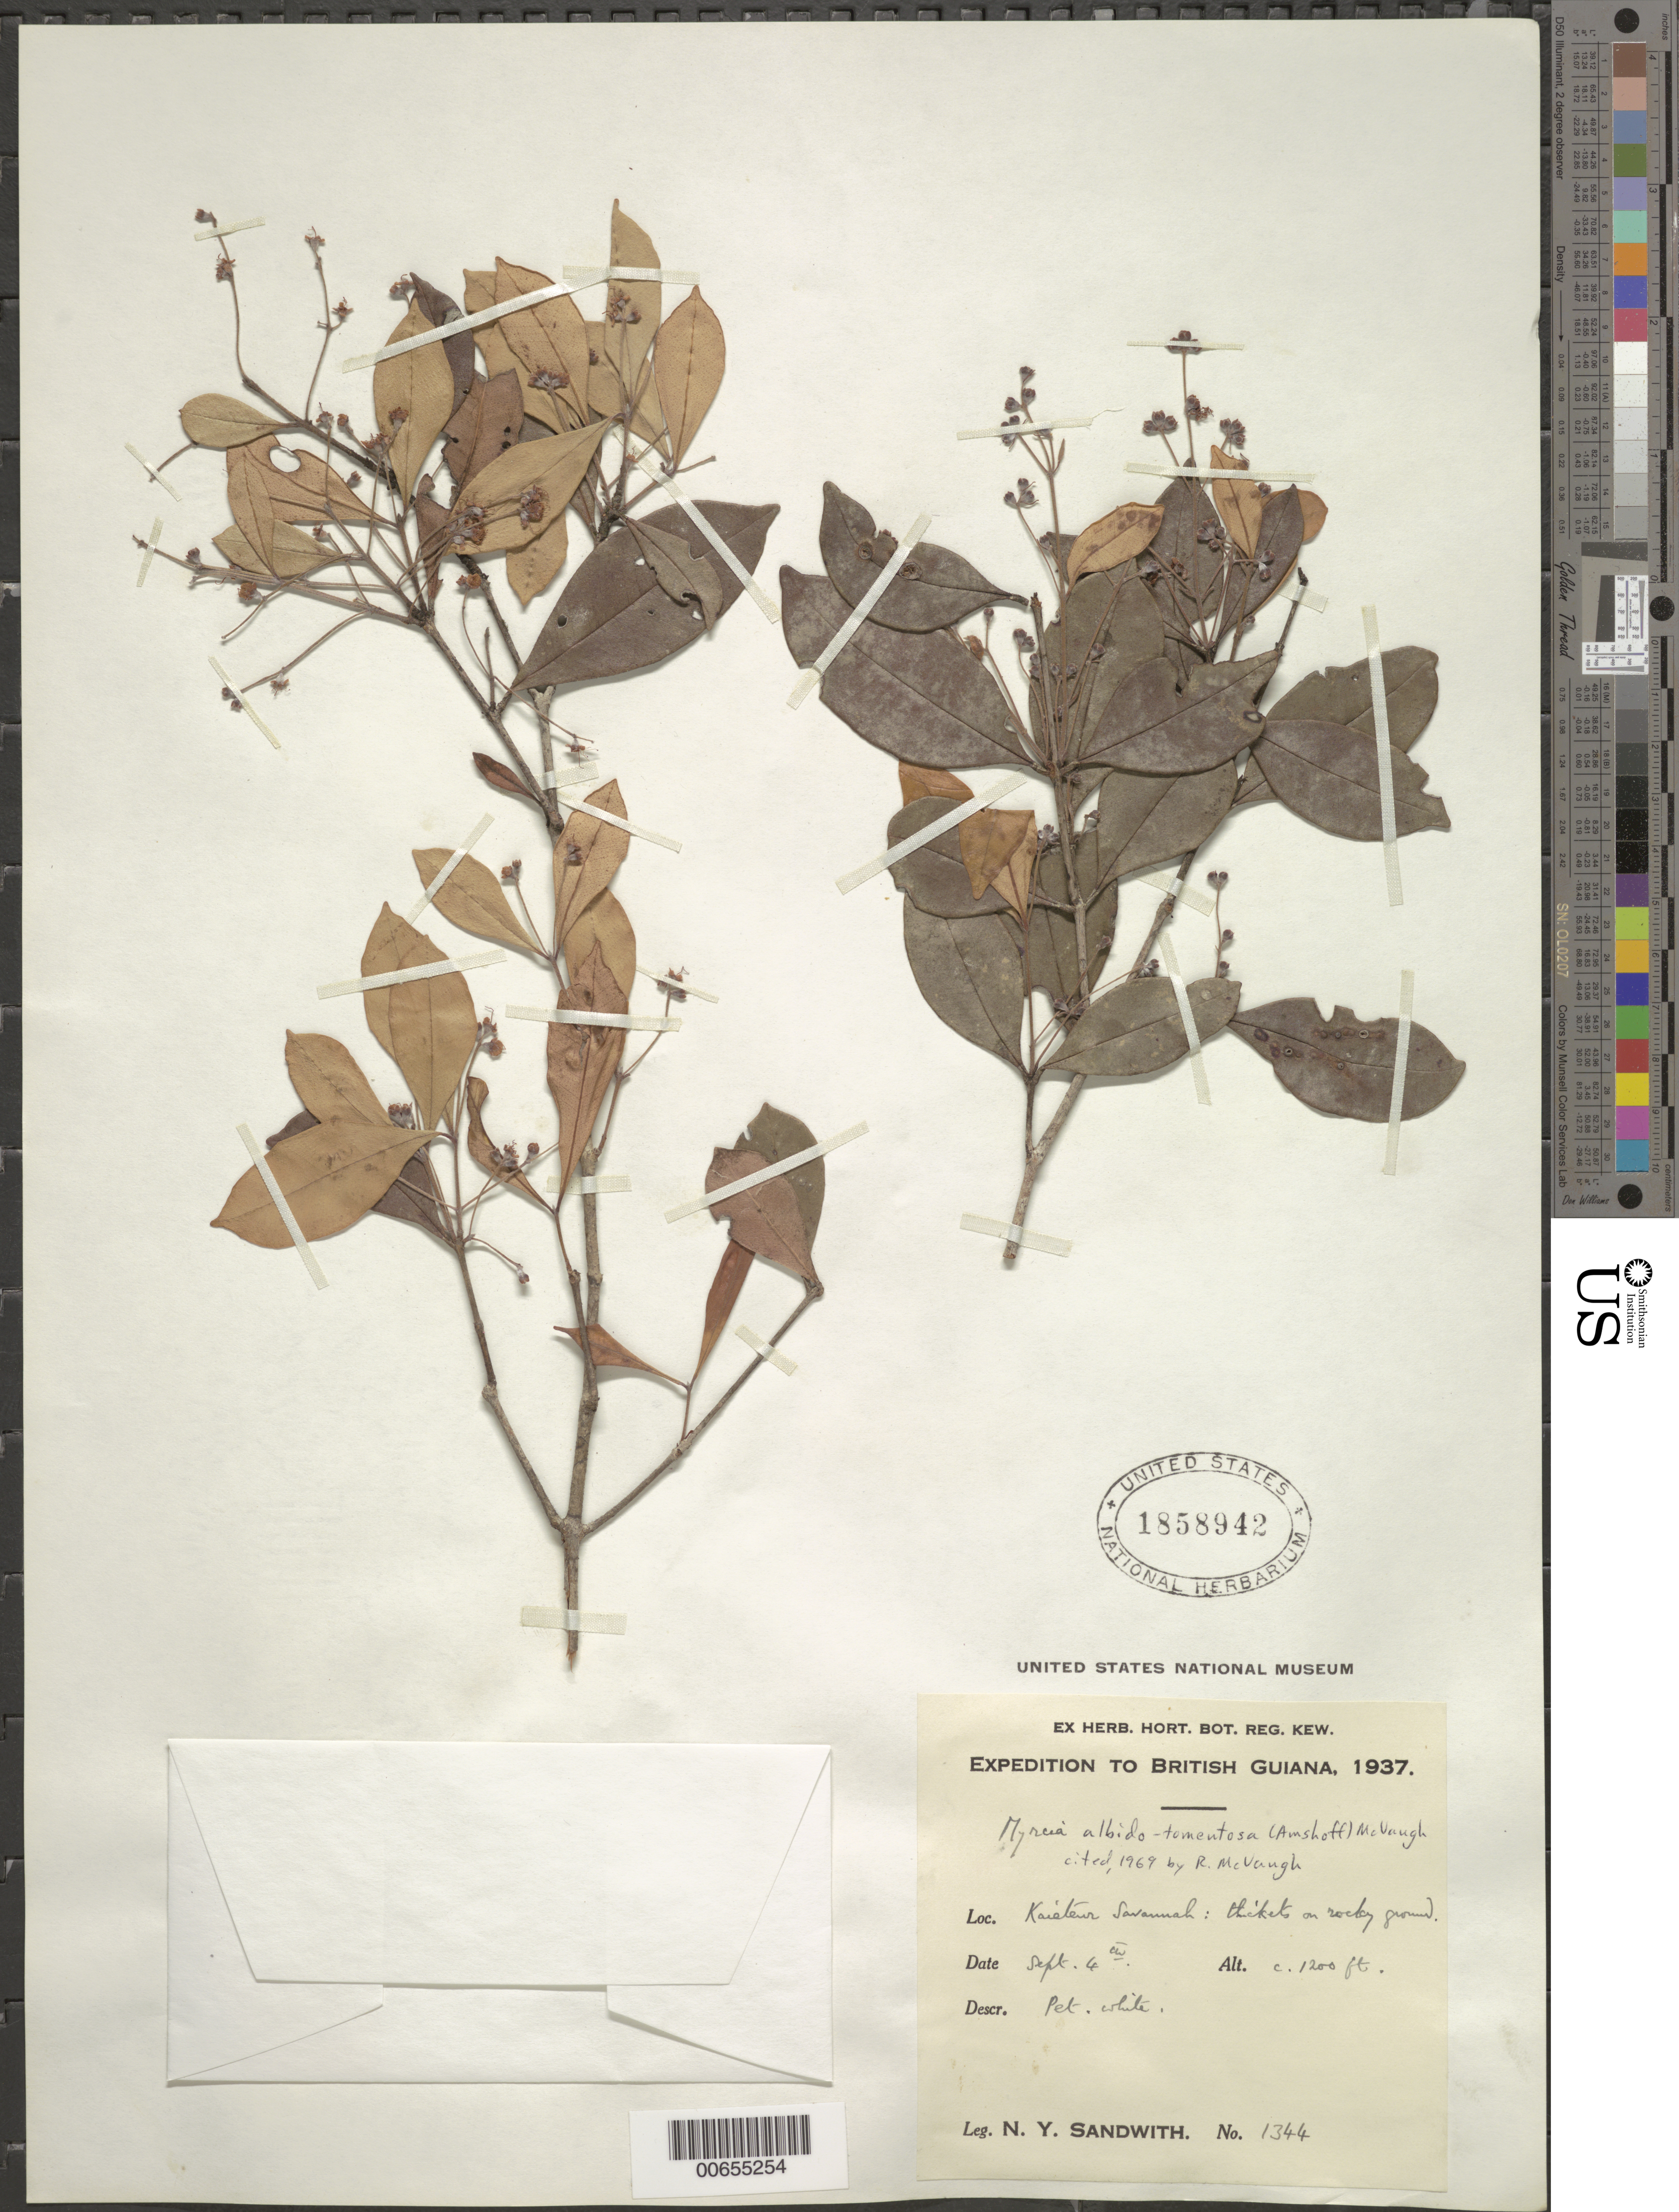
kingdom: Plantae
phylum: Tracheophyta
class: Magnoliopsida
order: Myrtales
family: Myrtaceae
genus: Myrcia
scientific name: Myrcia amazonica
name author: DC.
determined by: McVaugh, R.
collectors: N. Y. Sandwith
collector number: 1344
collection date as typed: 4-Sep-37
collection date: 1937-09-04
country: Guyana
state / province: Potaro-Siparuni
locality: Kaieteur Savanna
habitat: Thickets on rocky ground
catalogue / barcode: US 1858942